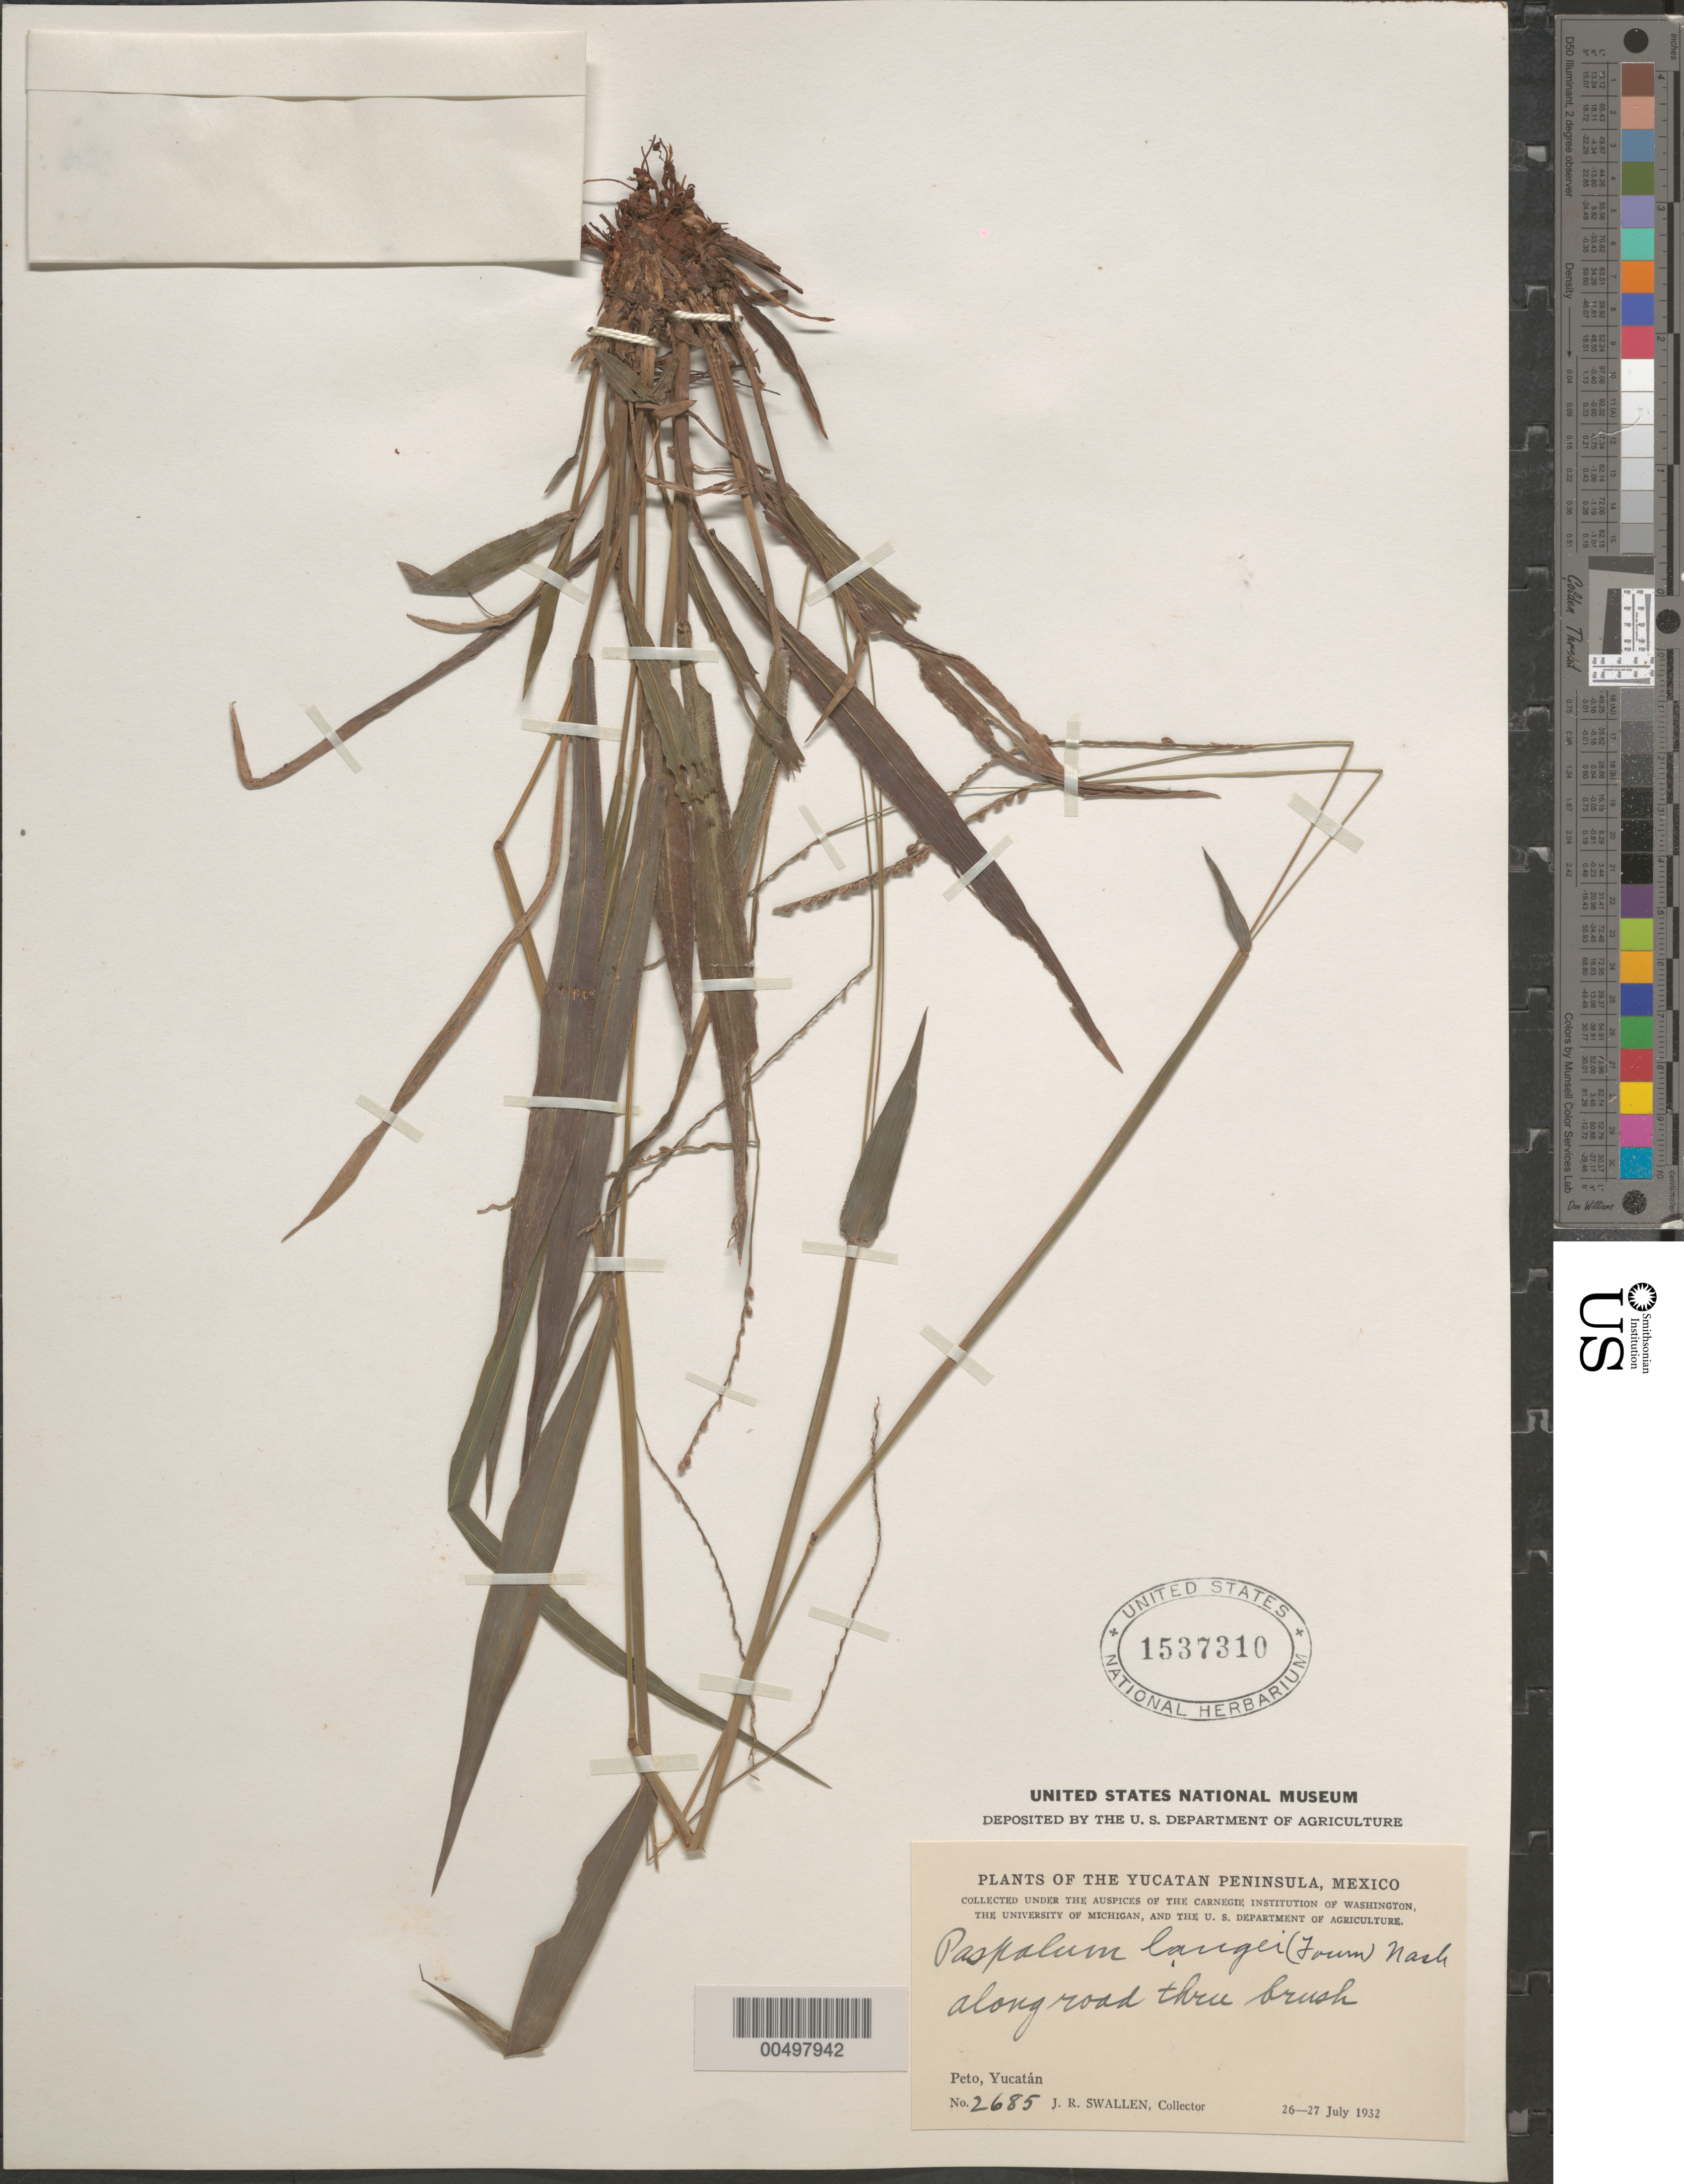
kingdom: Plantae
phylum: Tracheophyta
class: Liliopsida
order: Poales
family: Poaceae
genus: Paspalum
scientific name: Paspalum langei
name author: (E. Fourn.) Nash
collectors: J. R. Swallen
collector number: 2685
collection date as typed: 26 Jul 1932 to 27 Jul 1932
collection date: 1932-07-26/1932-07-27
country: Mexico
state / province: Yucatan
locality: Yucatan Peninsula, Peto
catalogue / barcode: US 1537310